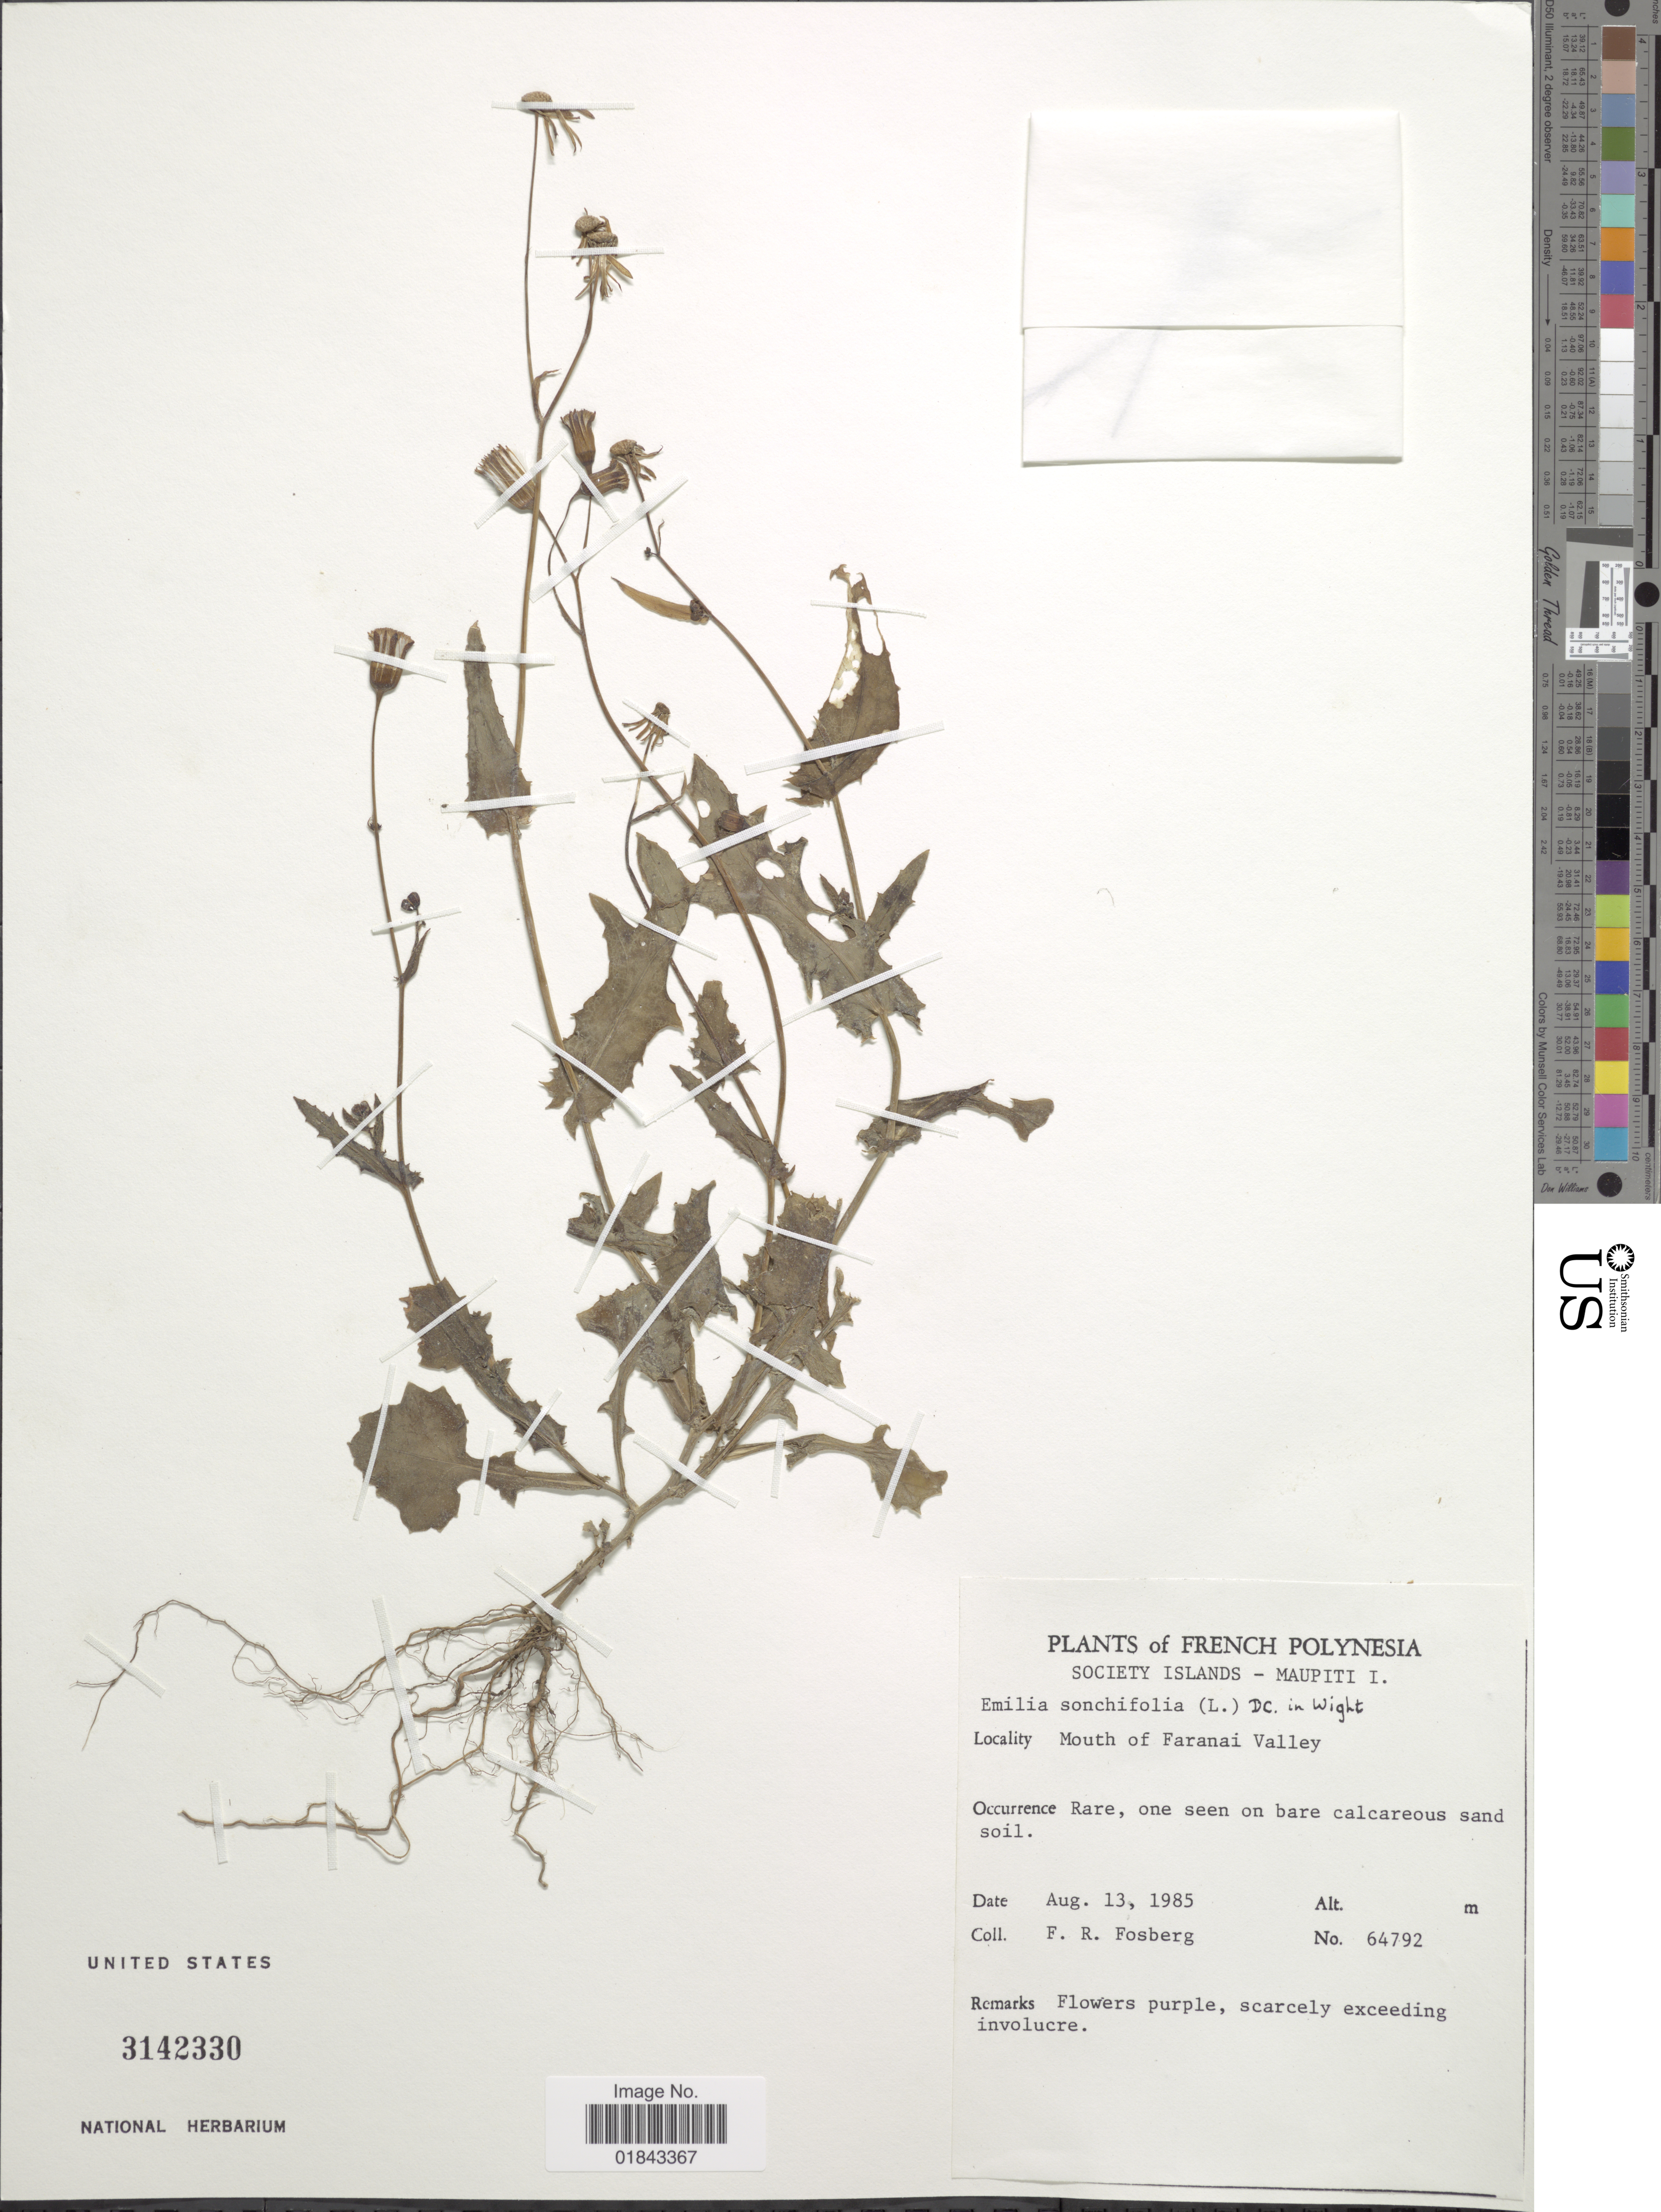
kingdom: Plantae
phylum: Tracheophyta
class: Magnoliopsida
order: Asterales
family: Asteraceae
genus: Emilia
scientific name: Emilia sonchifolia var. javanica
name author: (Burm. f.) Mattf.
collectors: F. R. Fosberg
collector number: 64792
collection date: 1985-08-13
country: French Polynesia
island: Maupiti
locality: Society Islands-Maupiti I., mouth of Faranai Valley.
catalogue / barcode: US 3142330